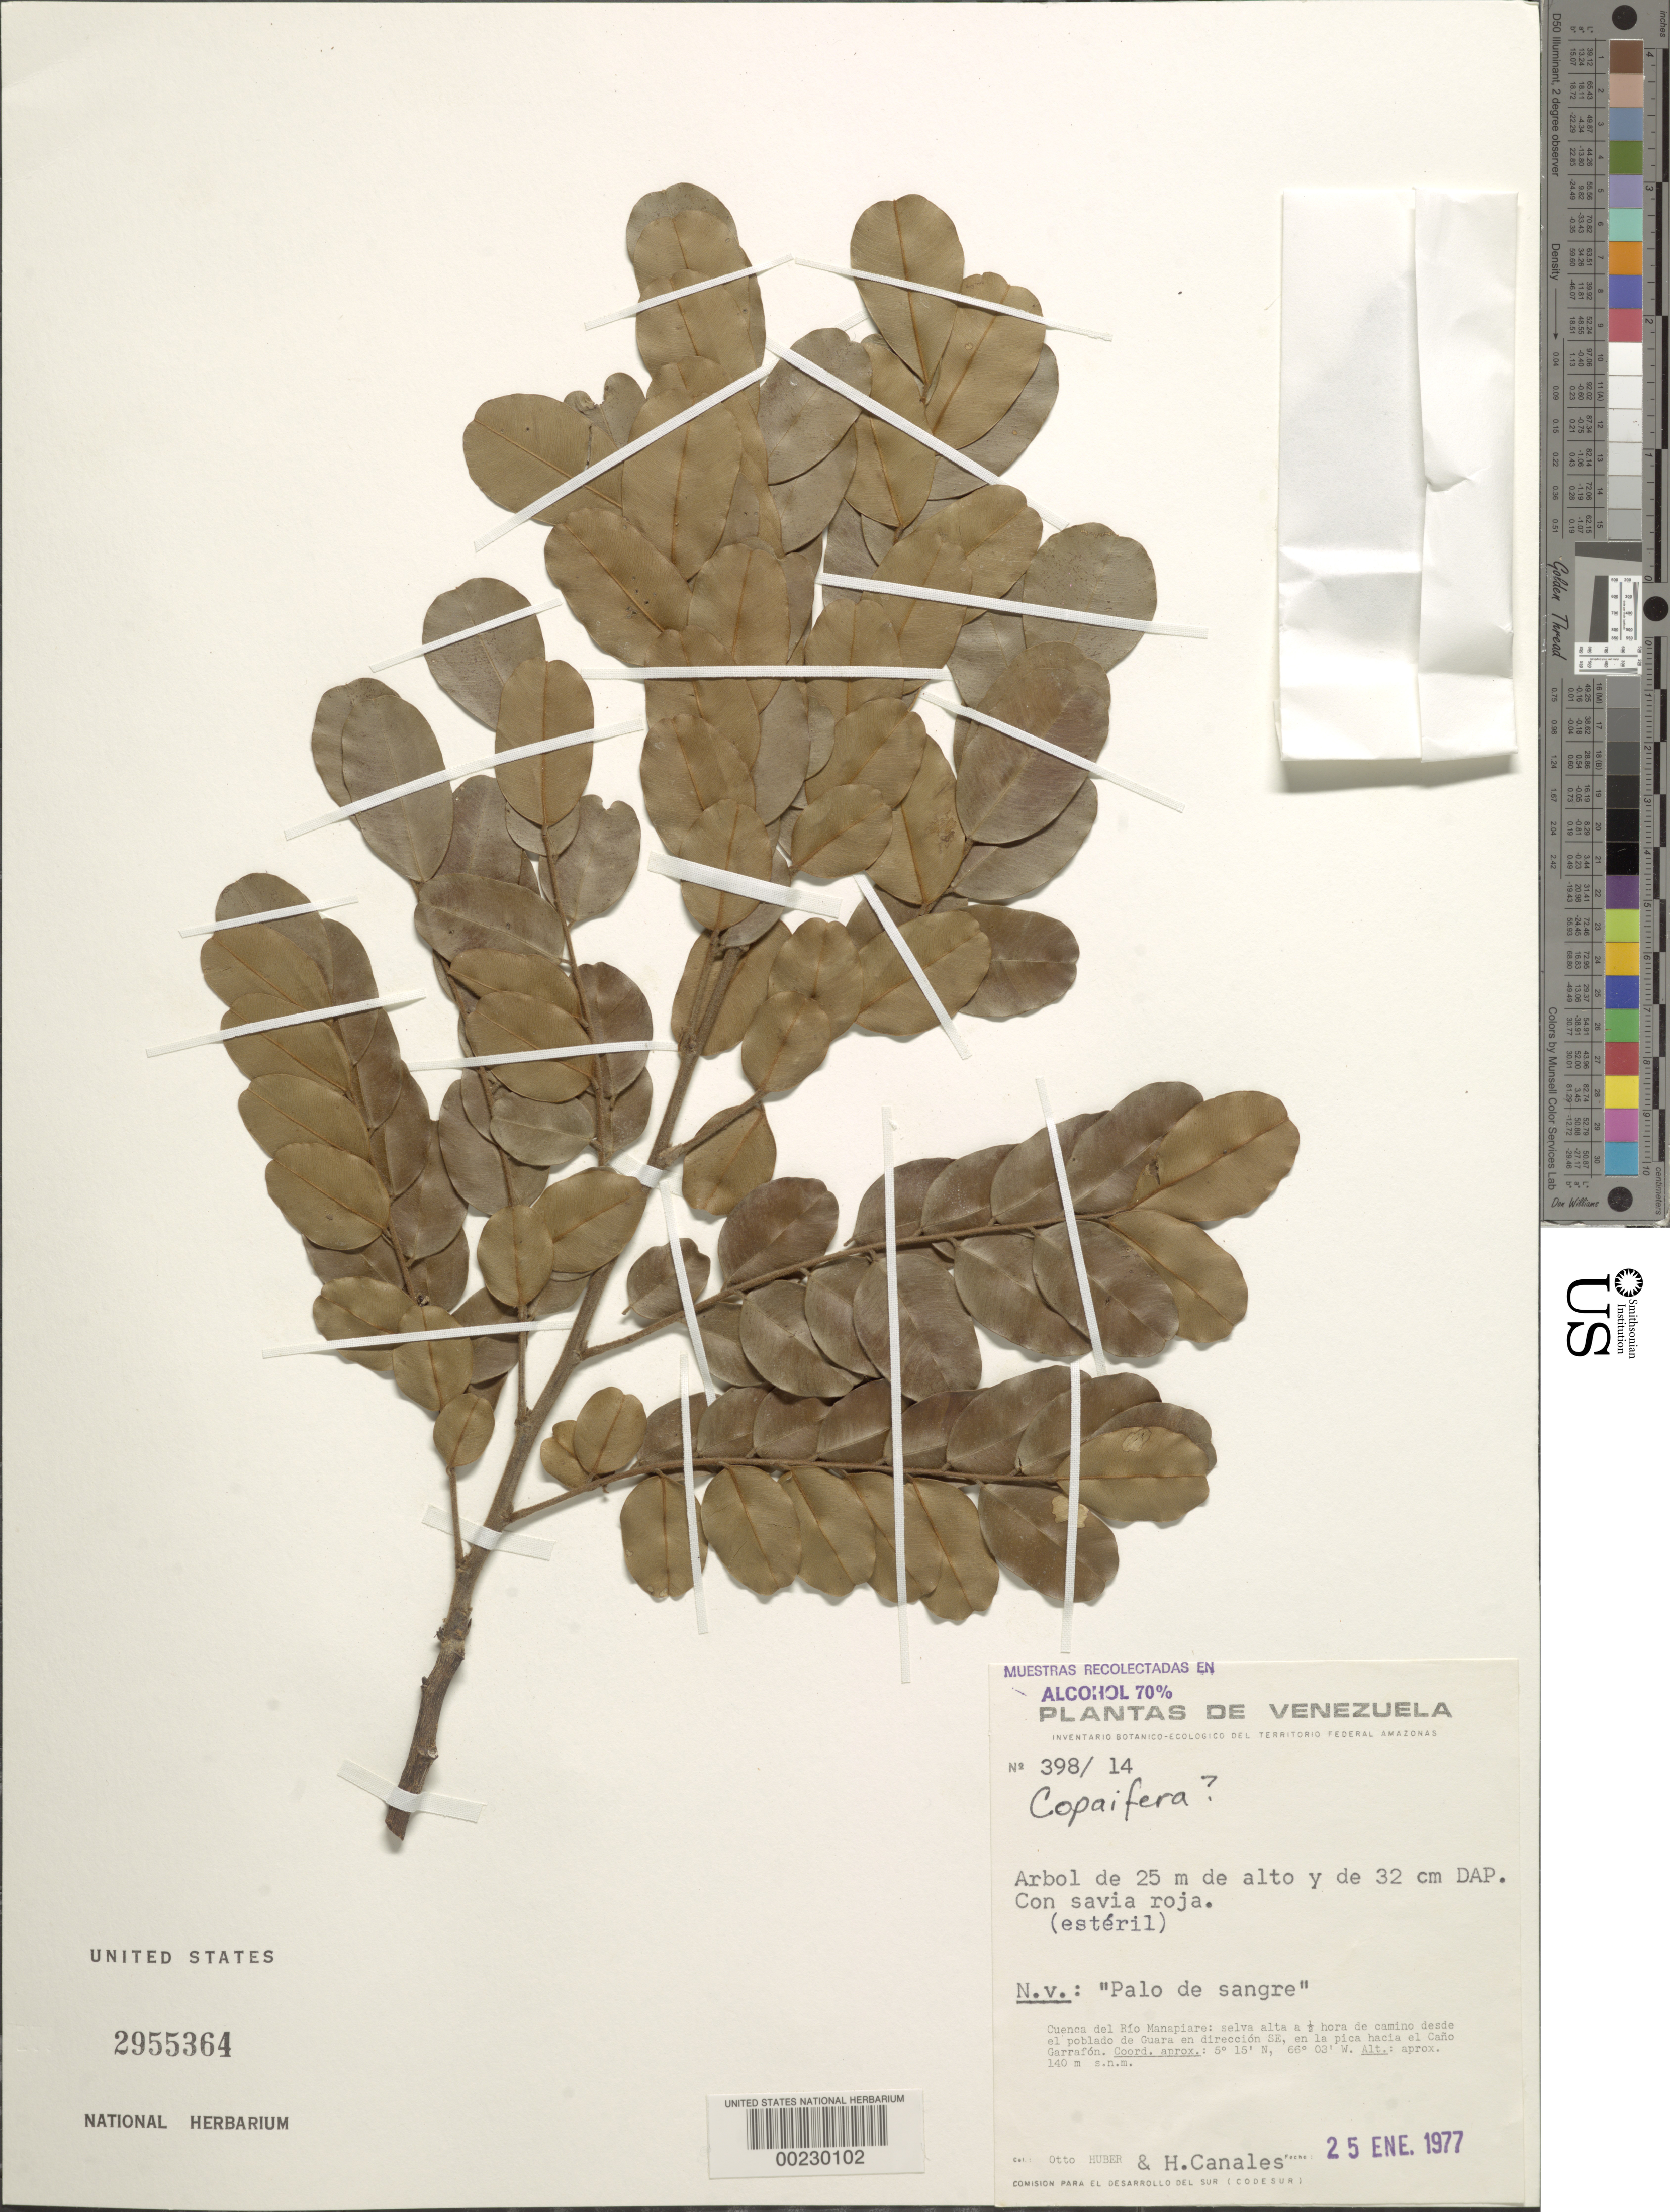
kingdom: Plantae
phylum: Tracheophyta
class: Magnoliopsida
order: Fabales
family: Fabaceae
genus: Copaifera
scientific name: Copaifera sp.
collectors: O. Huber & H. Canales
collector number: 398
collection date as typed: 25 Jan 1977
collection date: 1977-01-25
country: Venezuela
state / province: Amazonas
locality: Rio manapiare; tall forest a half hour by road from the village of guara se, cano garrafon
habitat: River basin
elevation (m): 89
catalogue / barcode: US 2955364